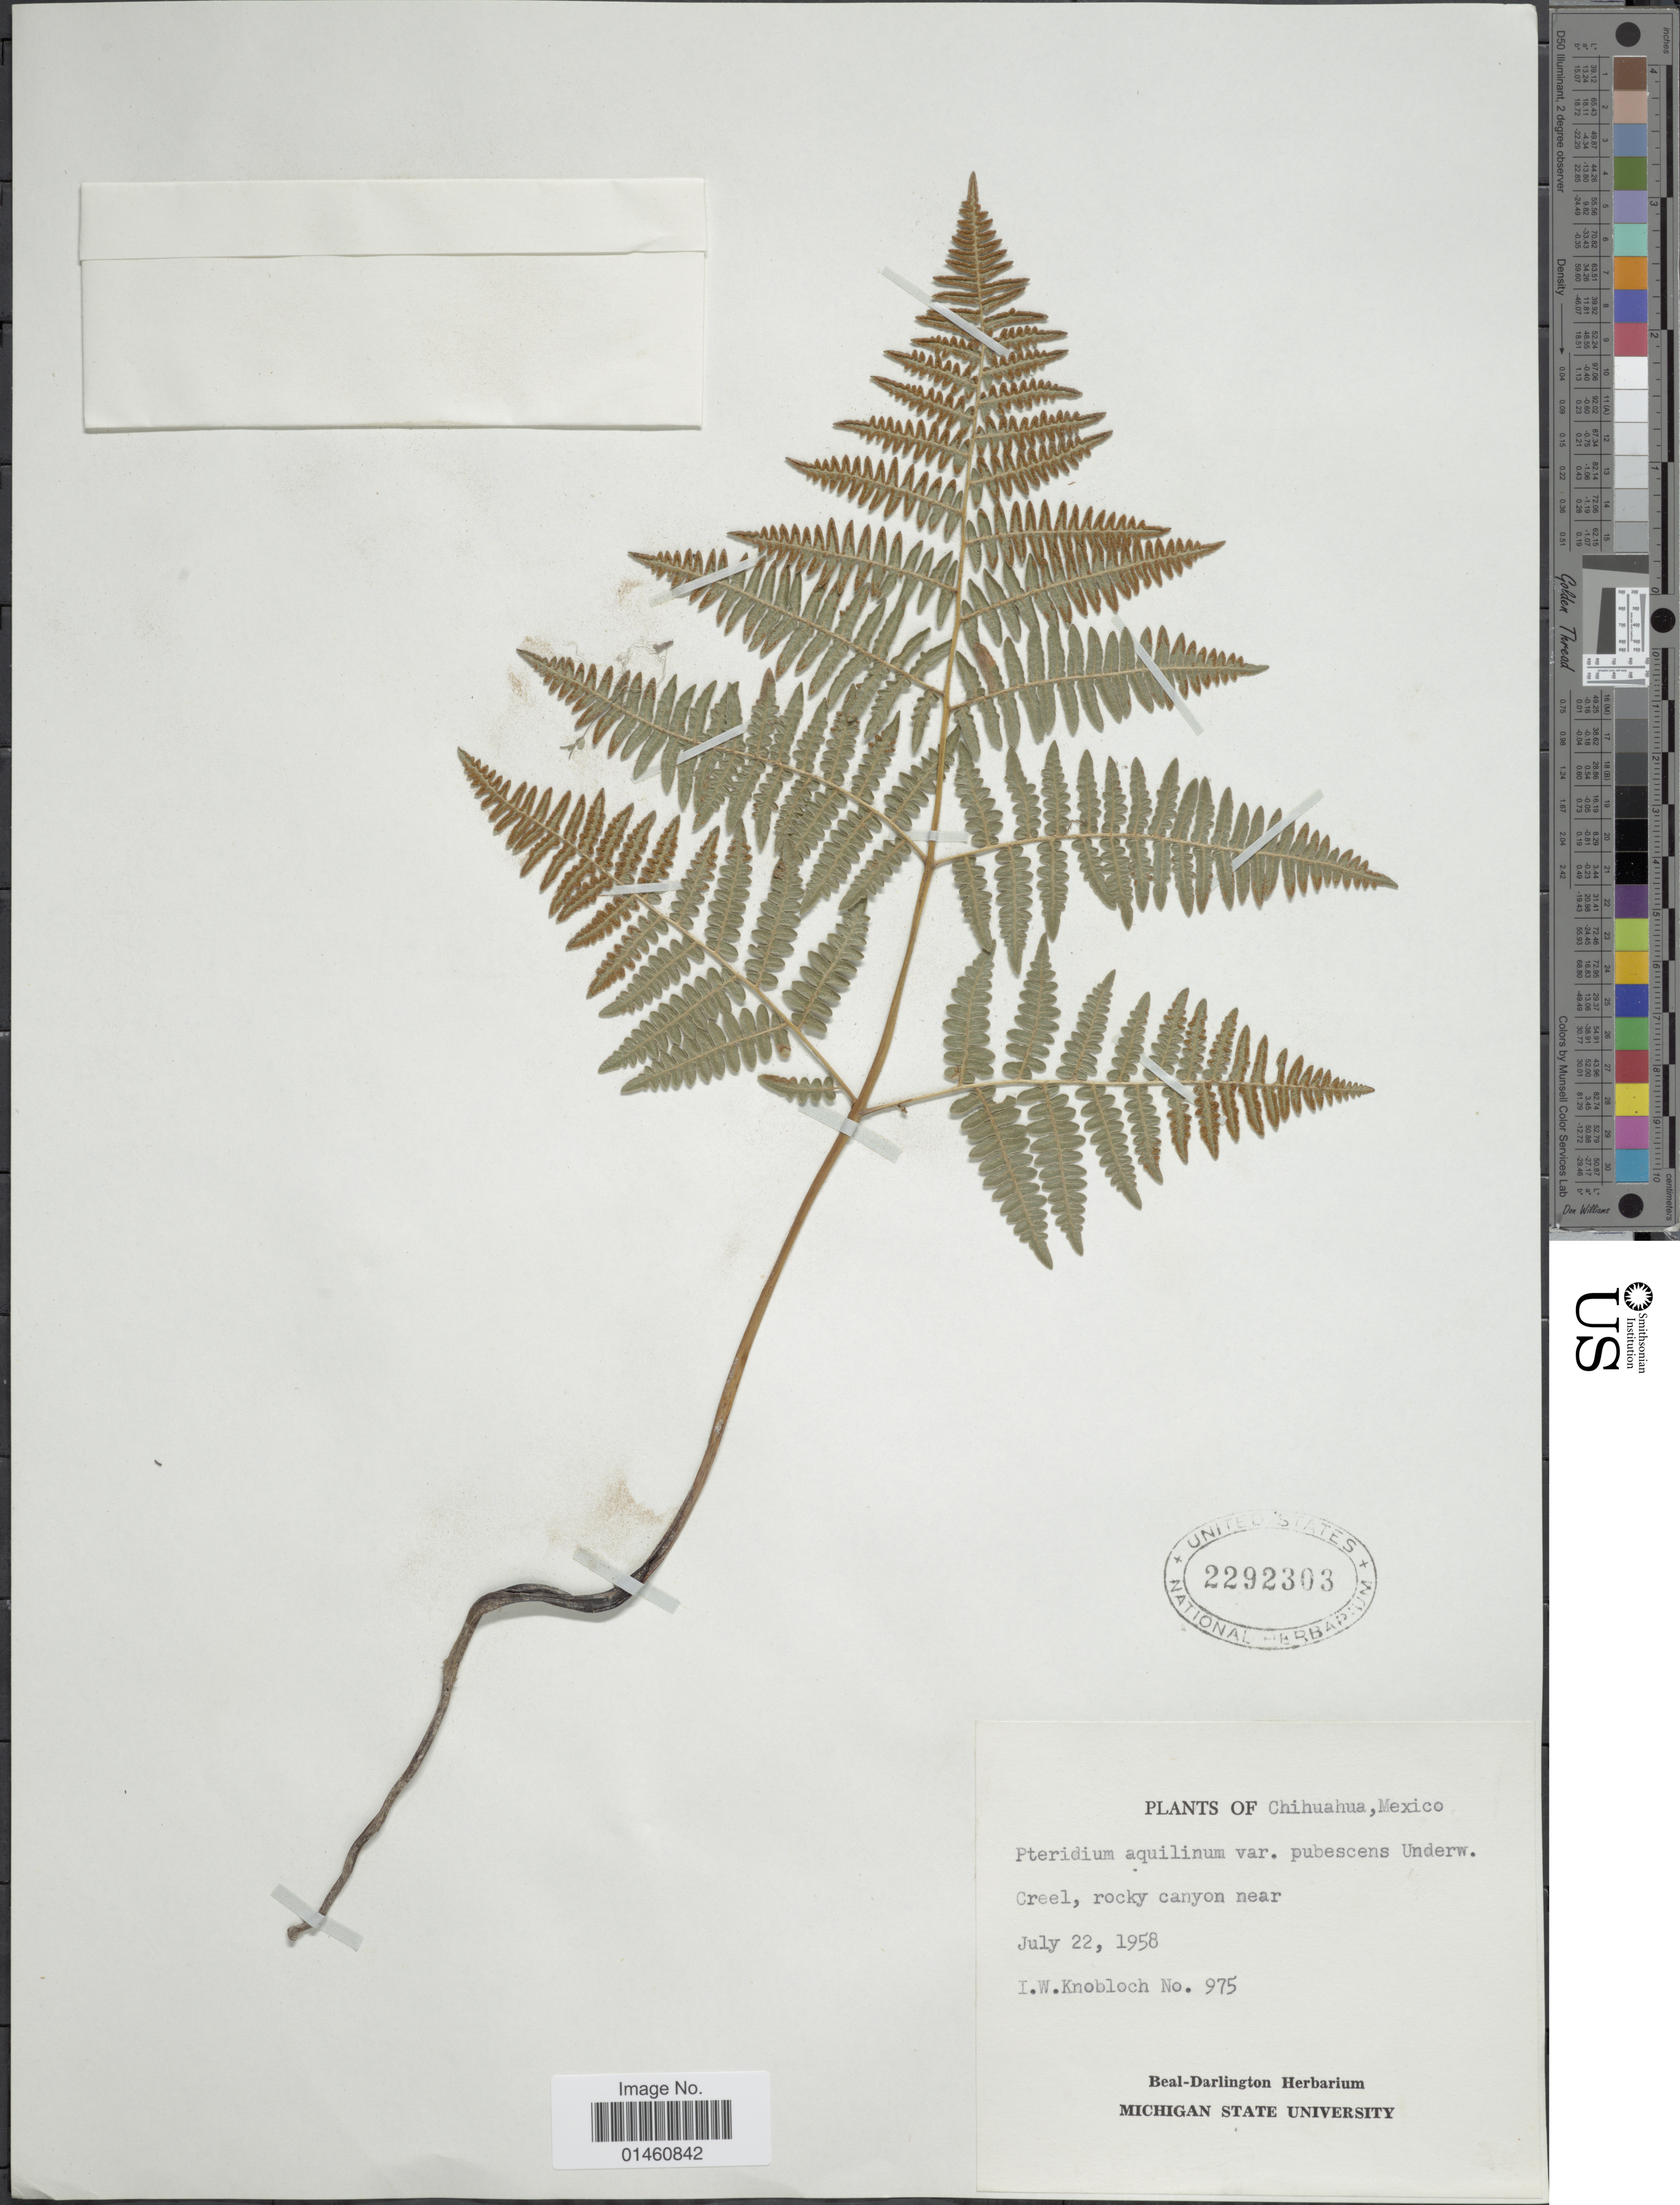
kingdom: Plantae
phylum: Tracheophyta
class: Polypodiopsida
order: Polypodiales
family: Dennstaedtiaceae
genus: Pteridium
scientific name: Pteridium pubescens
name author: (Underw.) Christenh.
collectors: I. W. Knobloch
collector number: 975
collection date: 1958-07-22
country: Mexico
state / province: Chihuahua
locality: Creel, rocky canyon near.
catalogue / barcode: US 2292303